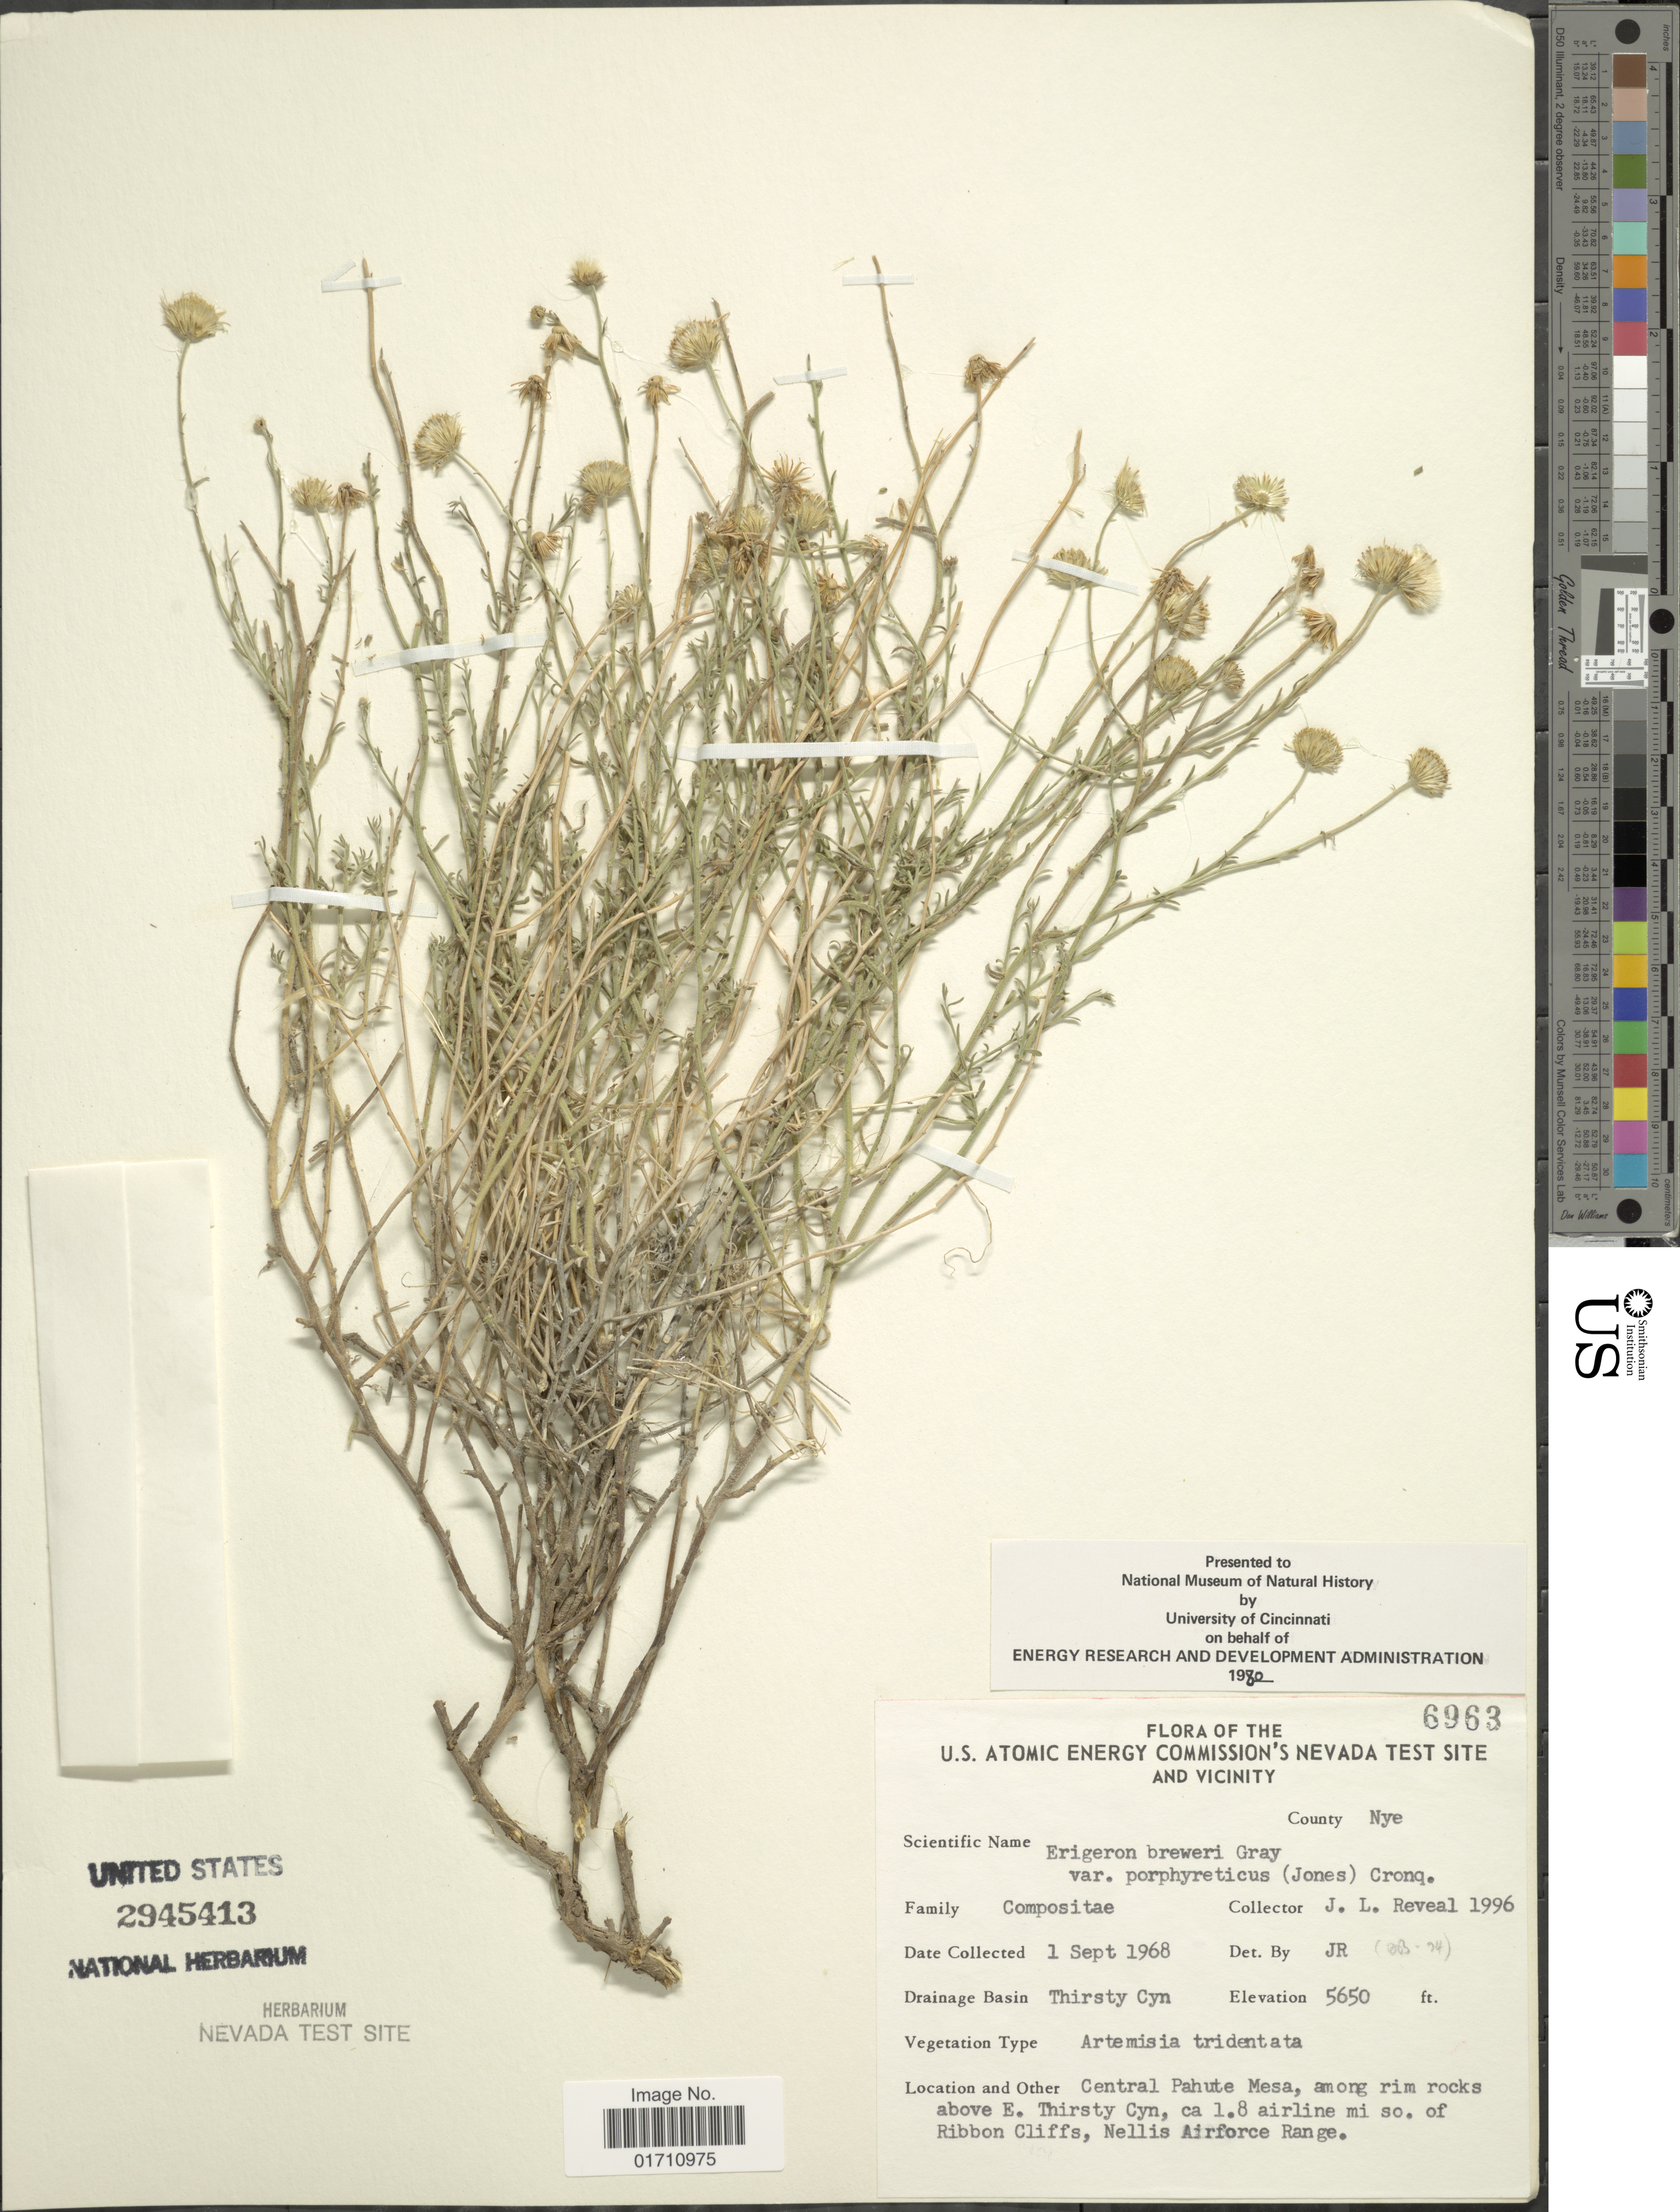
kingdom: Plantae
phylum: Tracheophyta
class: Magnoliopsida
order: Asterales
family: Asteraceae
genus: Erigeron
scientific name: Erigeron breweri var. porphyreticus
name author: (M.E. Jones) Cronq.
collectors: J. L. Reveal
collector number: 1996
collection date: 1968-09-01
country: United States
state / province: Nevada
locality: U.S. Atomic Energy Commision's Nevada Test Site and vicinity, County Nye, Drainage Basin Thirsty Cyn, Central Pahute Mesa, among rim rocks above E. Thirsty Cyn, ca 1.8 airline mi so. of Ribbon Cliffs, Nellis Airforce Range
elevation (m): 1722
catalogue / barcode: US 2945413